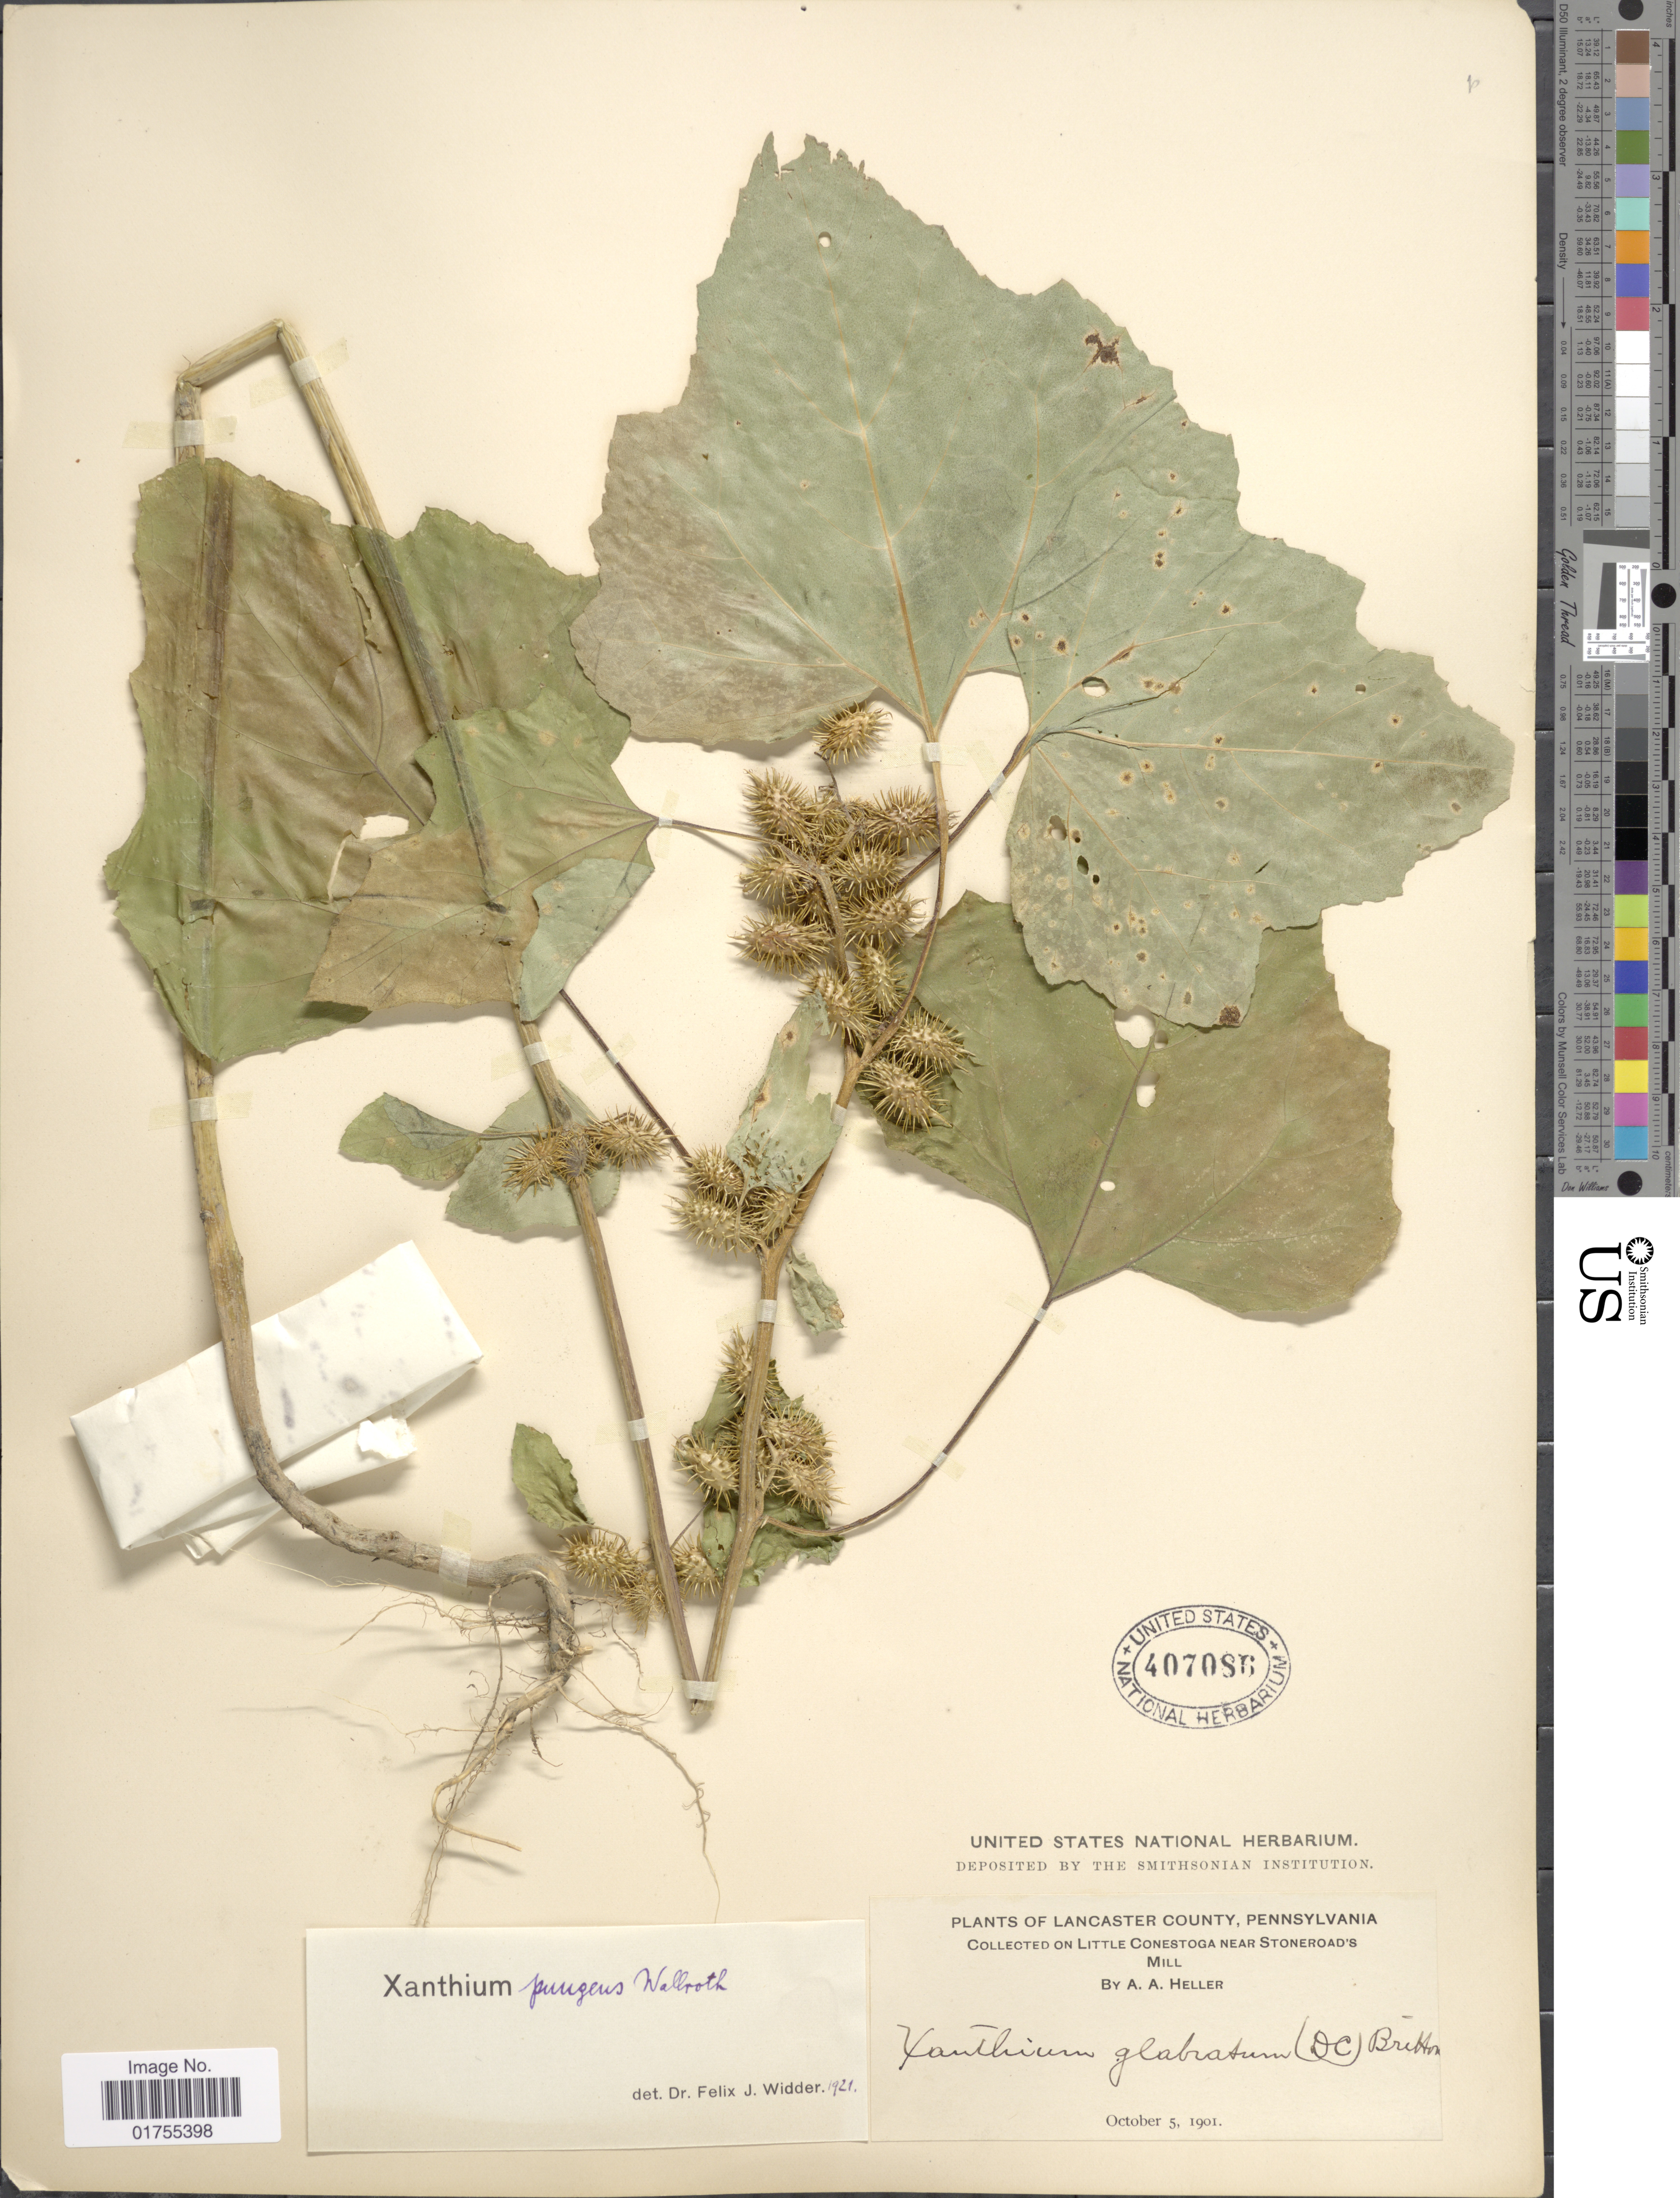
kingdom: Plantae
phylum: Tracheophyta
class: Magnoliopsida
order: Asterales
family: Asteraceae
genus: Xanthium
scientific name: Xanthium strumarium var. glabratum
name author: Mill.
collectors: A. A. Heller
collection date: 1901-10-05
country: United States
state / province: Pennsylvania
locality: Lancaster County, on Little Conestoga near Stoneroad's Mill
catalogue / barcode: US 407086